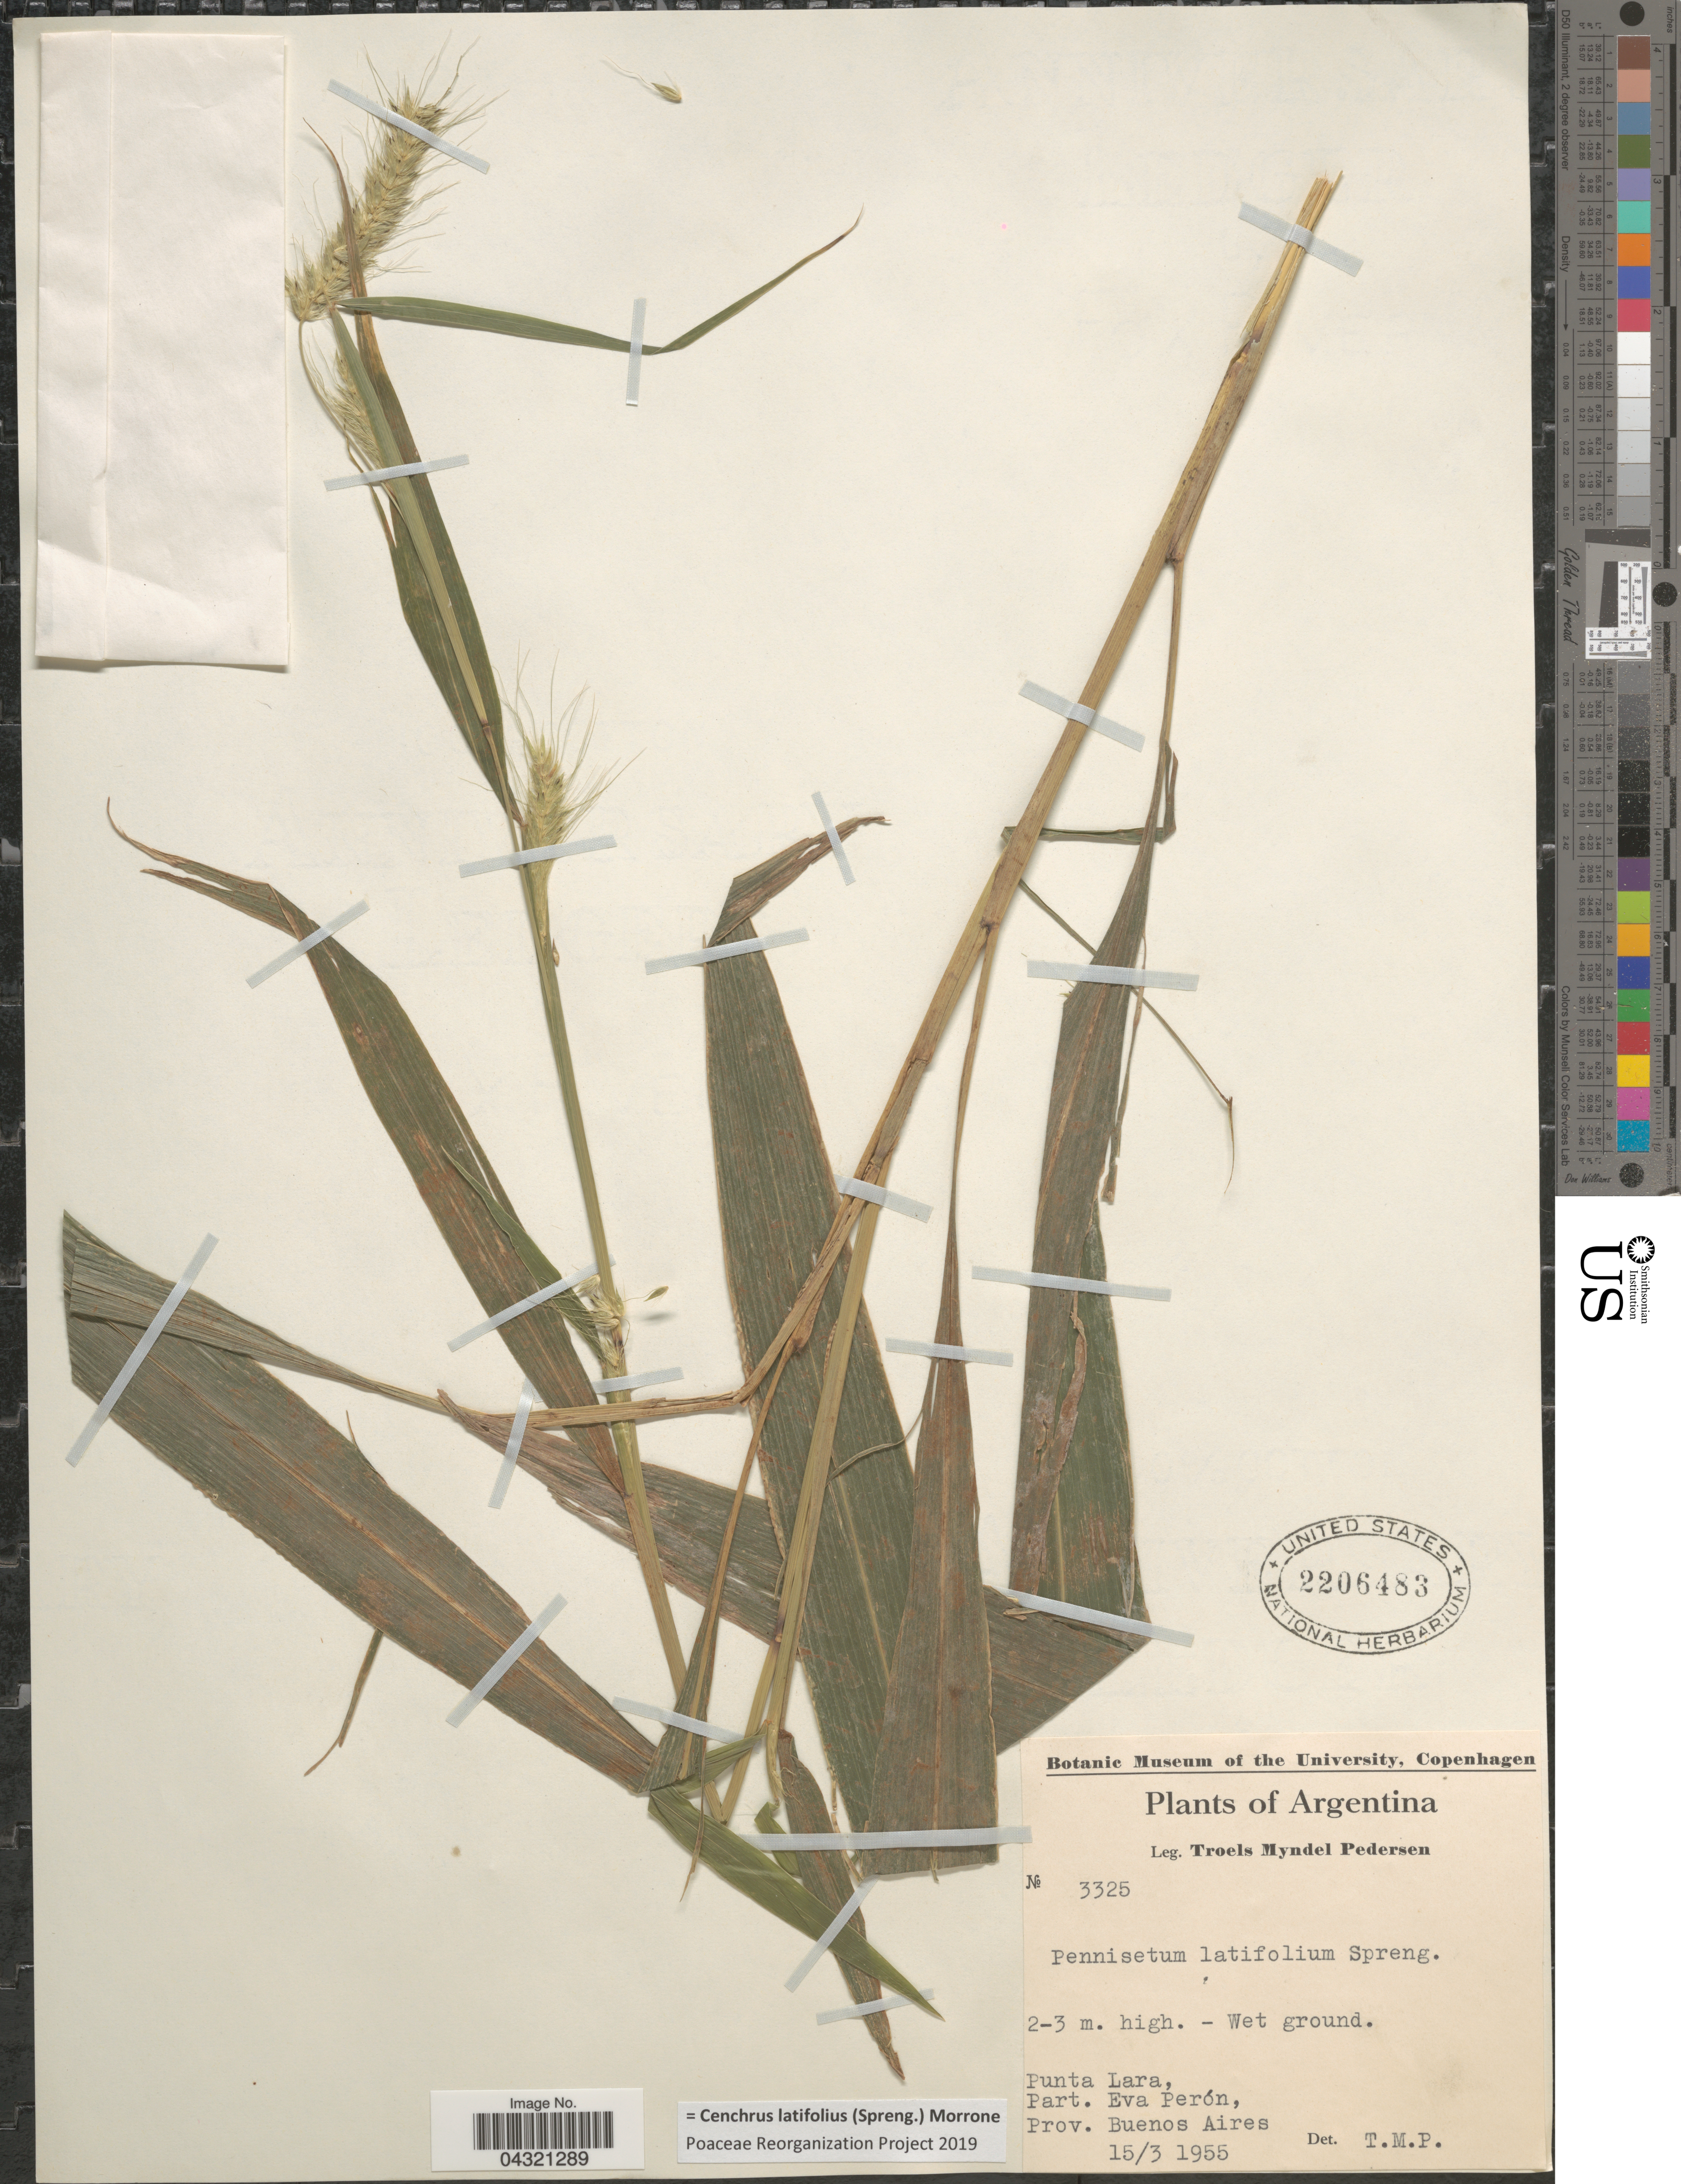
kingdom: Plantae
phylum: Tracheophyta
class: Liliopsida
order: Poales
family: Poaceae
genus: Cenchrus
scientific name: Cenchrus latifolius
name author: (Spreng.) Morrone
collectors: T. Pederson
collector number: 3325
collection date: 1955-03-15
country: Argentina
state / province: Buenos Aires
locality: Punta Lara, Part. Eva Perón.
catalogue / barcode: US 2206483